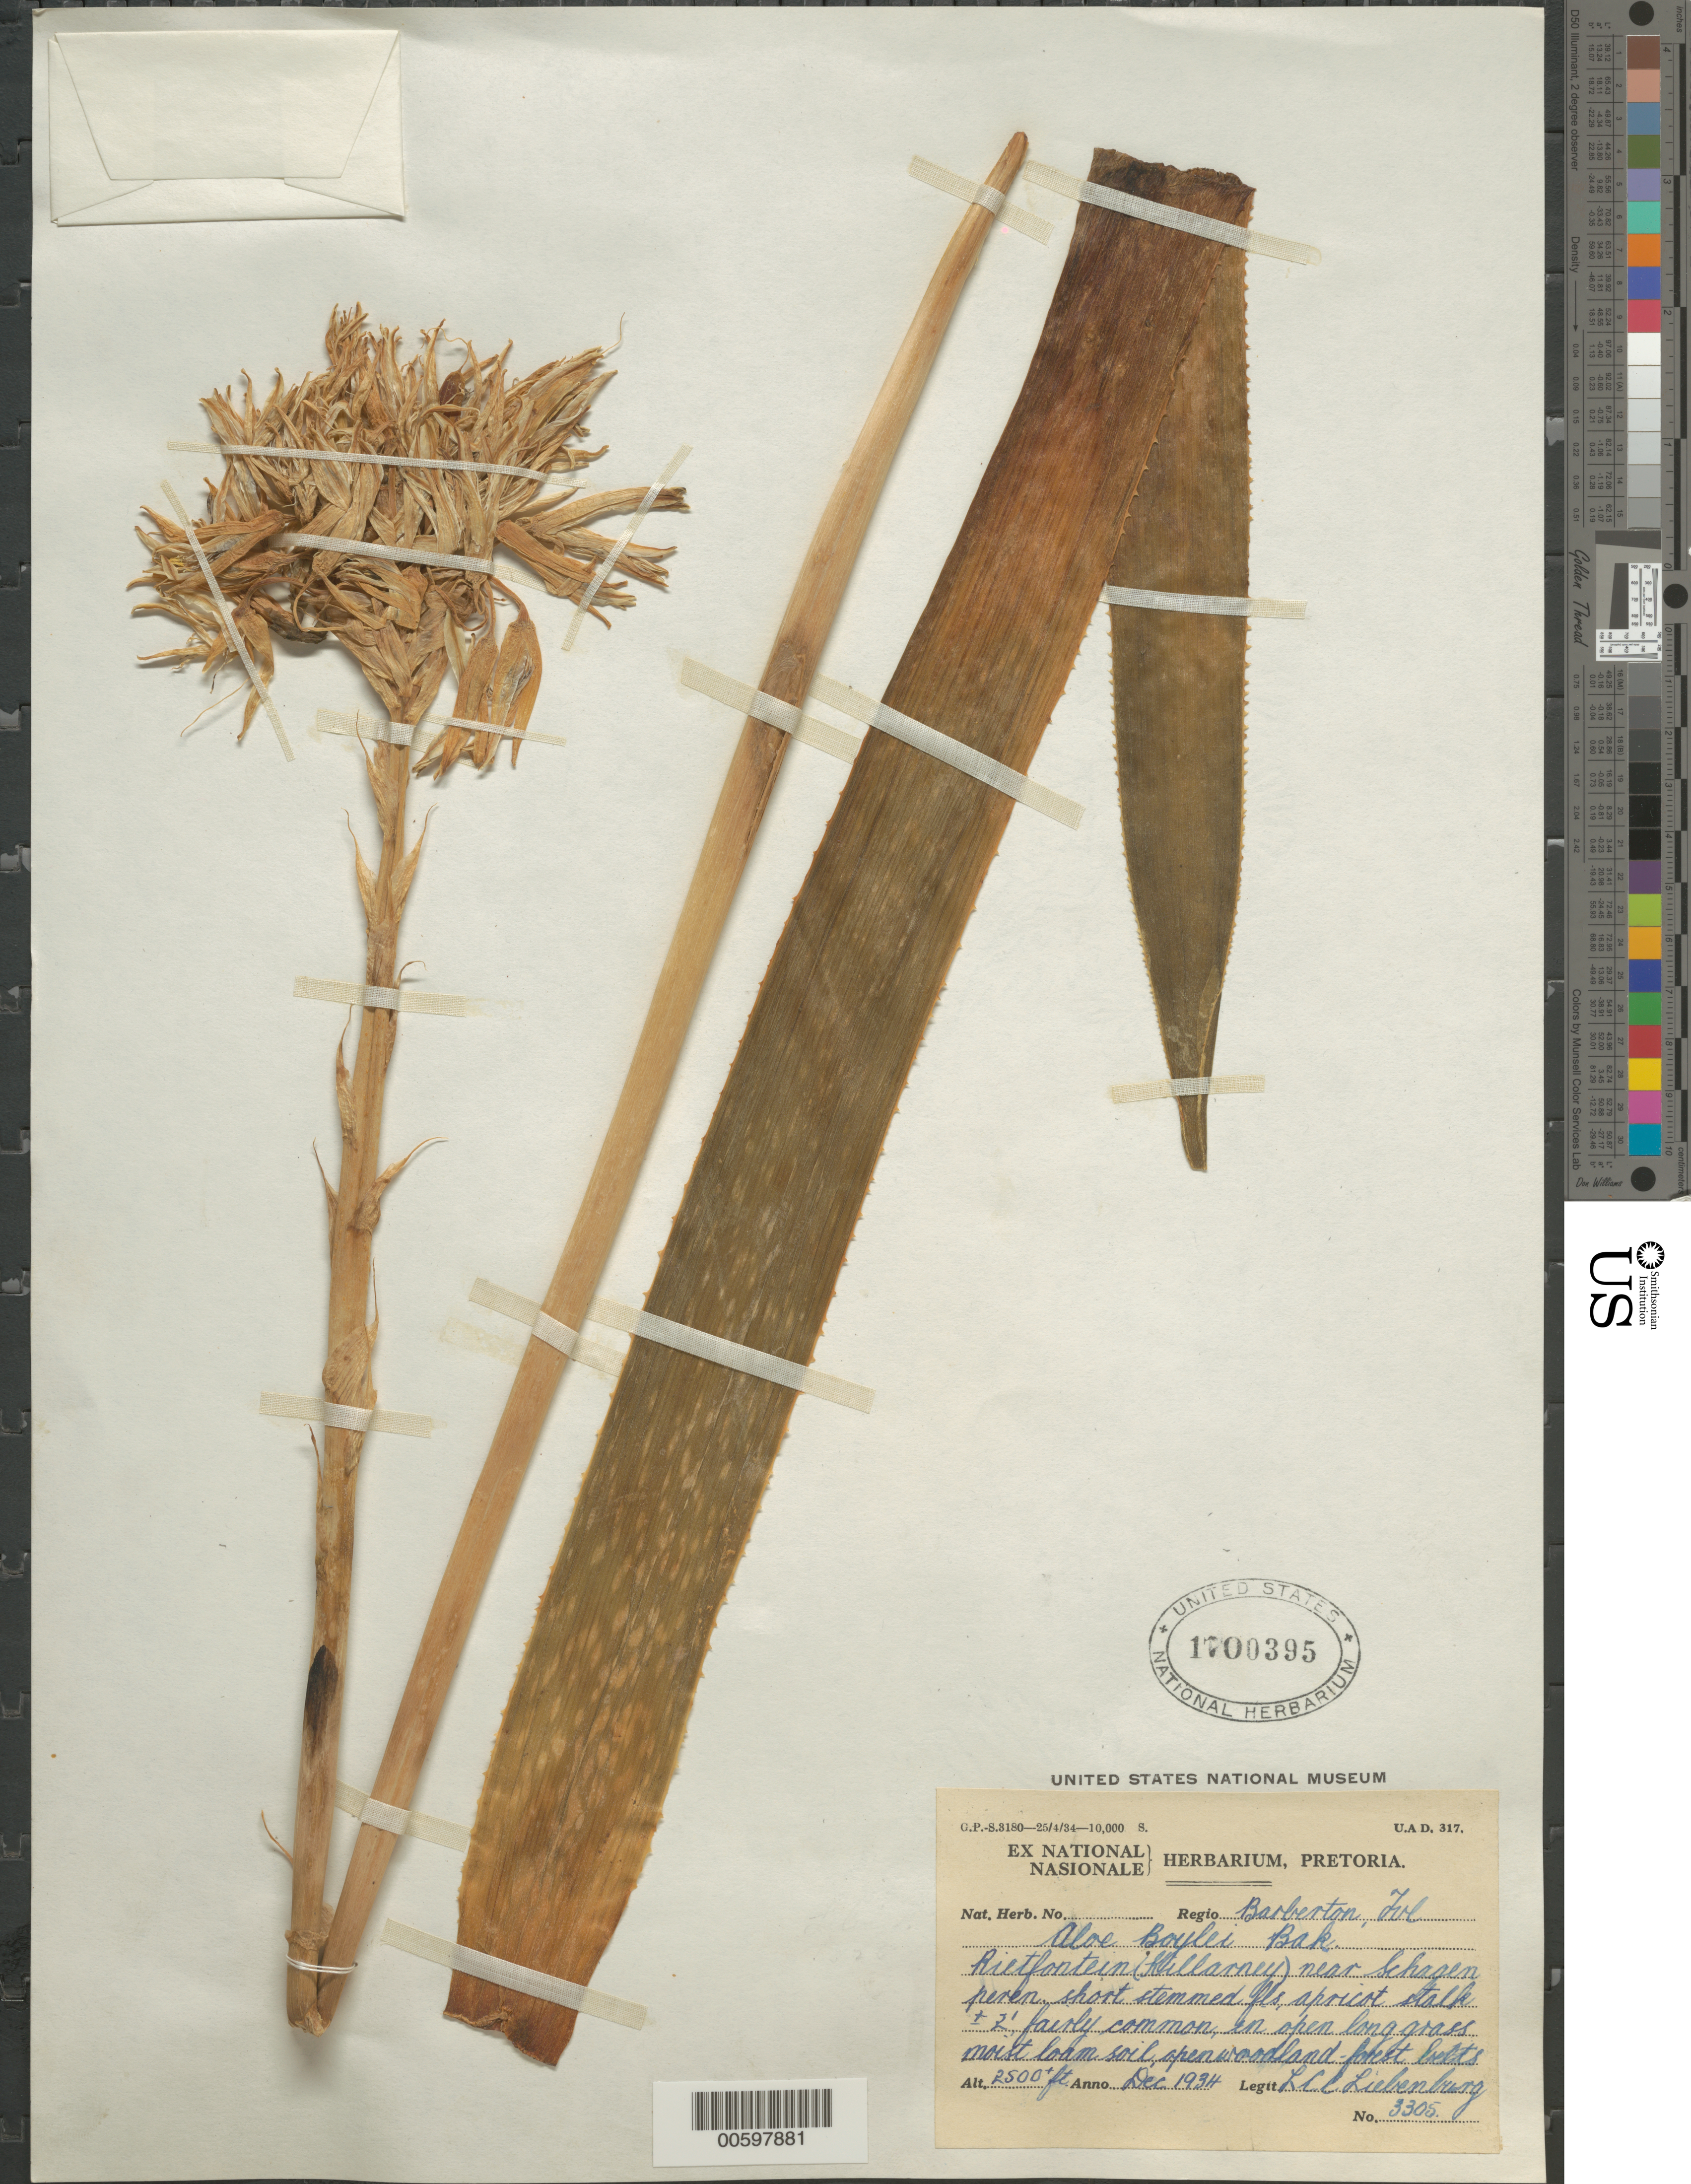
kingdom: Plantae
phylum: Tracheophyta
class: Liliopsida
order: Asparagales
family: Asphodelaceae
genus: Aloe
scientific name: Aloe boylei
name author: Baker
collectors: L. C. C. Liebenberg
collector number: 3305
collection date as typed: Dec 1934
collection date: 1934-12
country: South Africa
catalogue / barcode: US 1700395